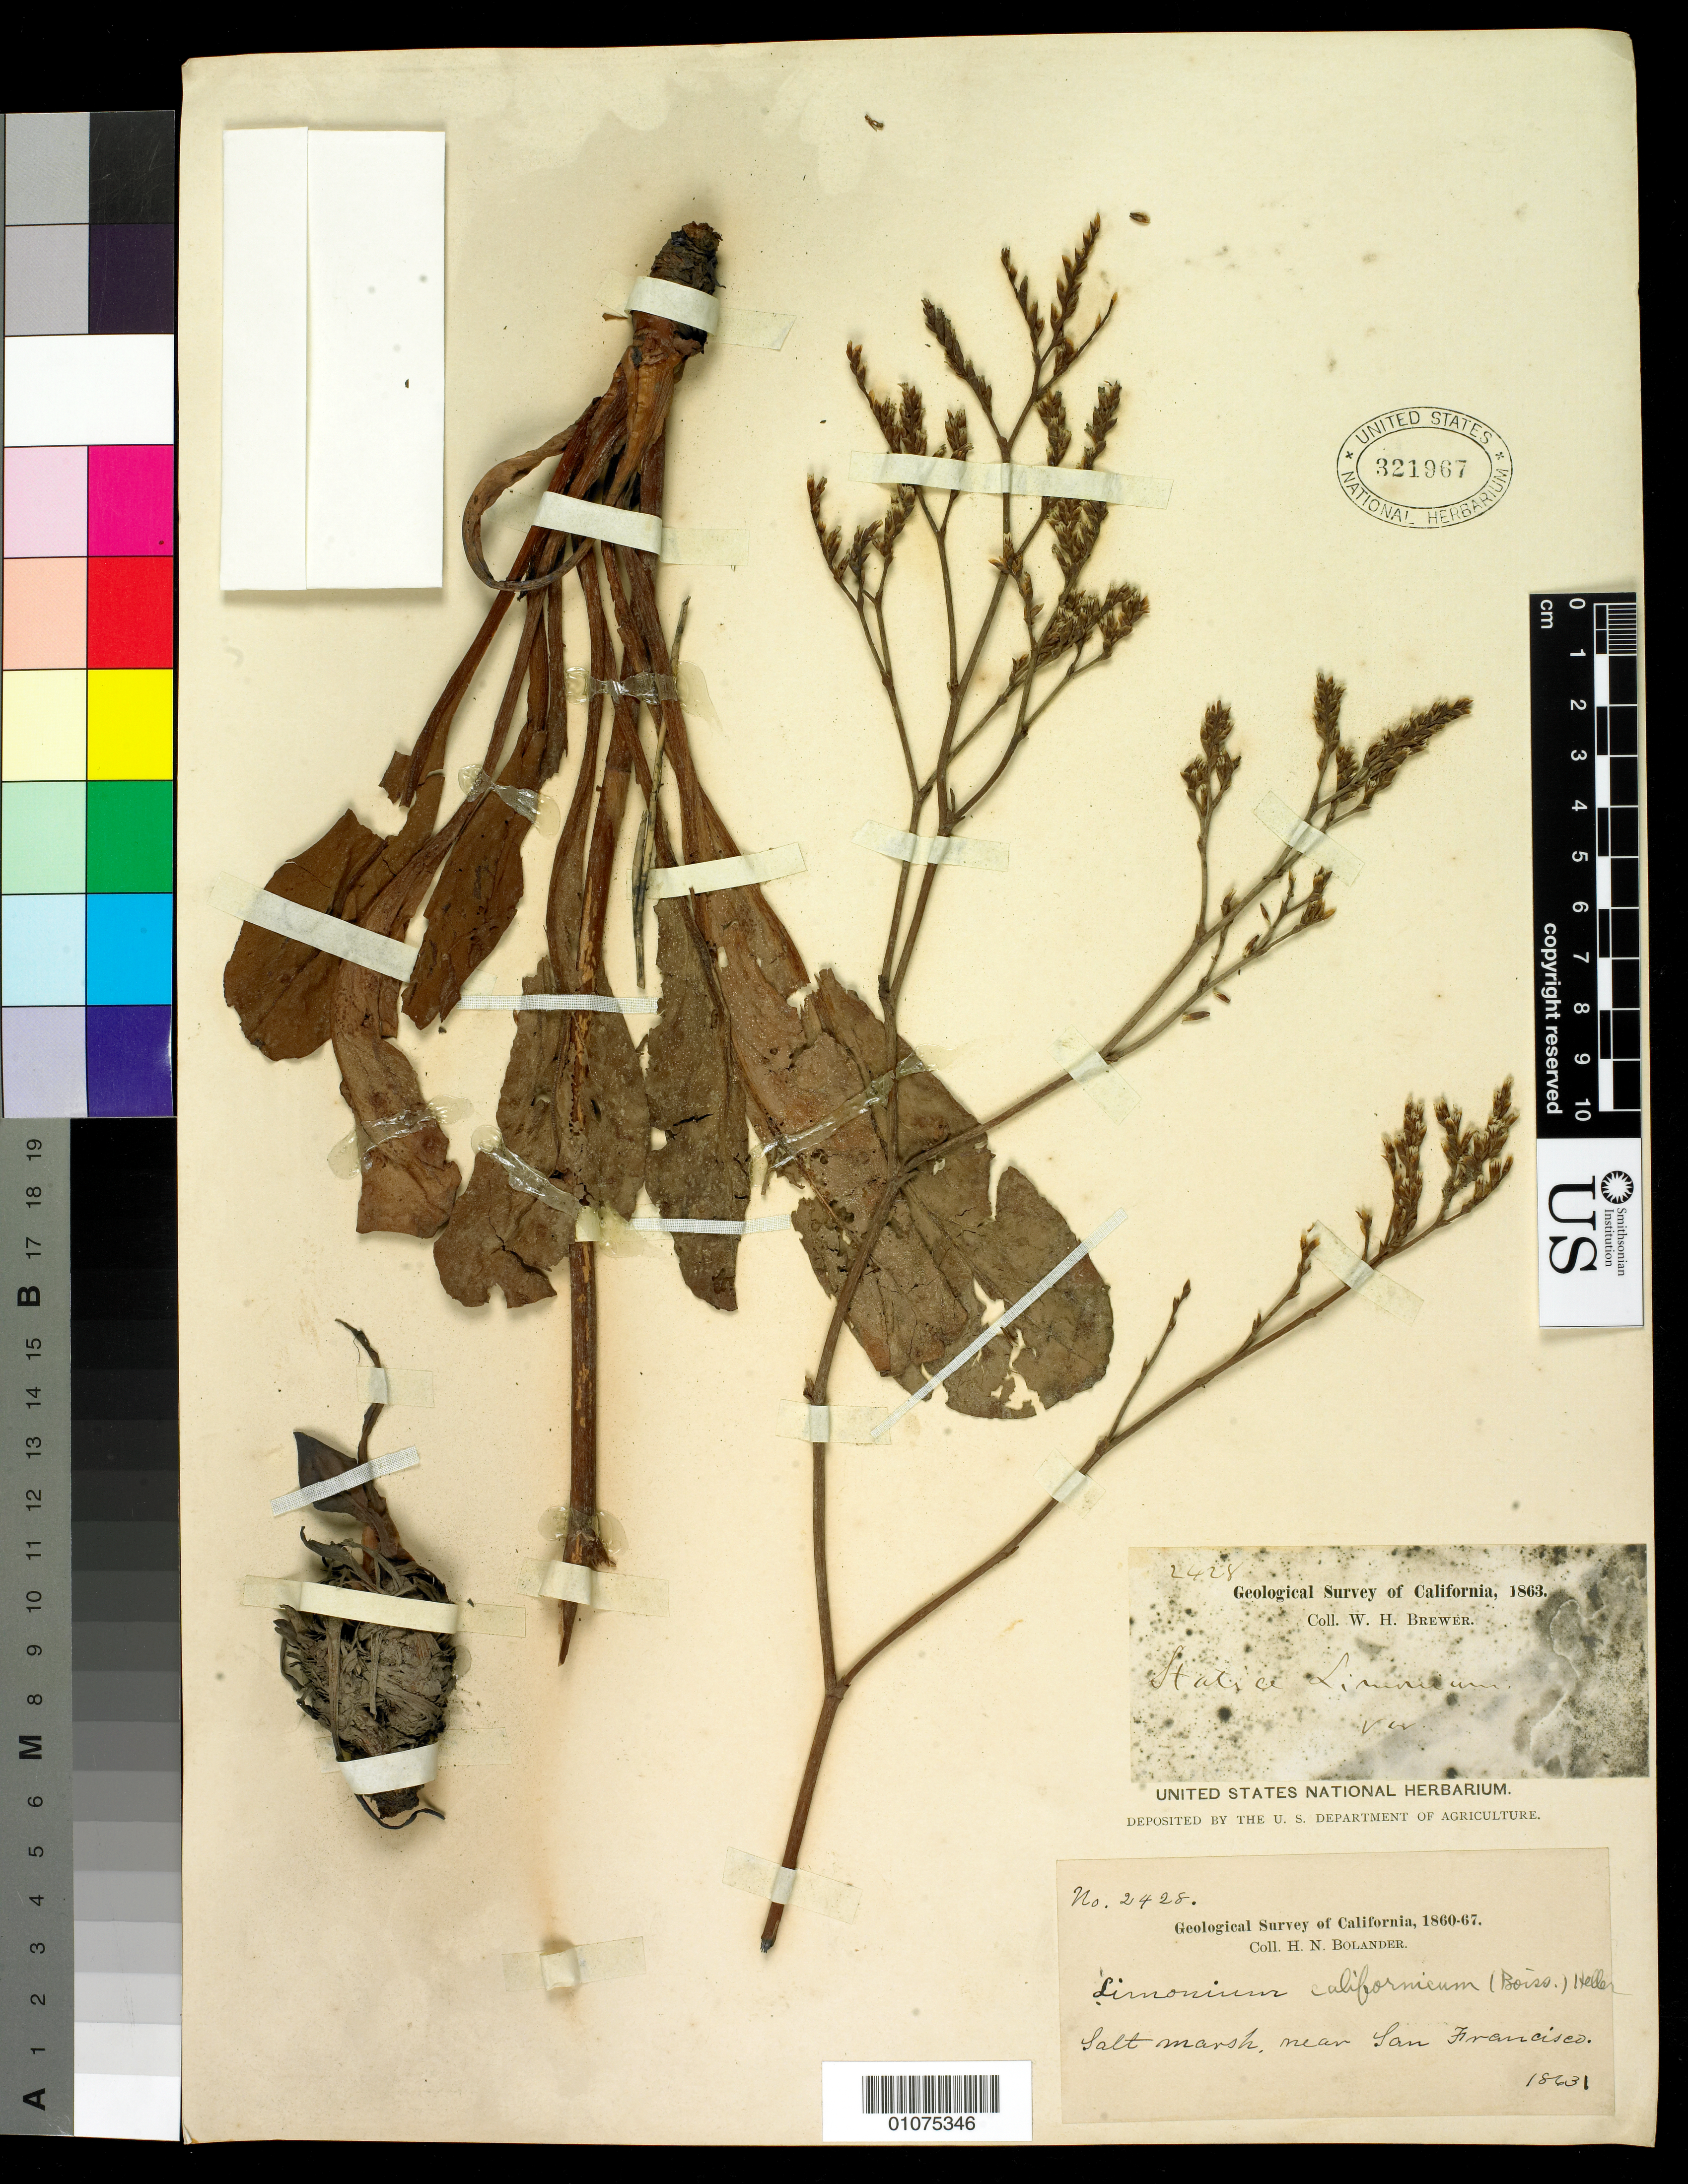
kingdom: Plantae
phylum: Tracheophyta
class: Magnoliopsida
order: Caryophyllales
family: Plumbaginaceae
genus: Limonium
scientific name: Limonium californicum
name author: (Boiss.) A. Heller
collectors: H. Bolander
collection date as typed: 1863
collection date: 1863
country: United States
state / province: California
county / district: San Francisco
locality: Near San Francisco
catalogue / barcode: US 321967